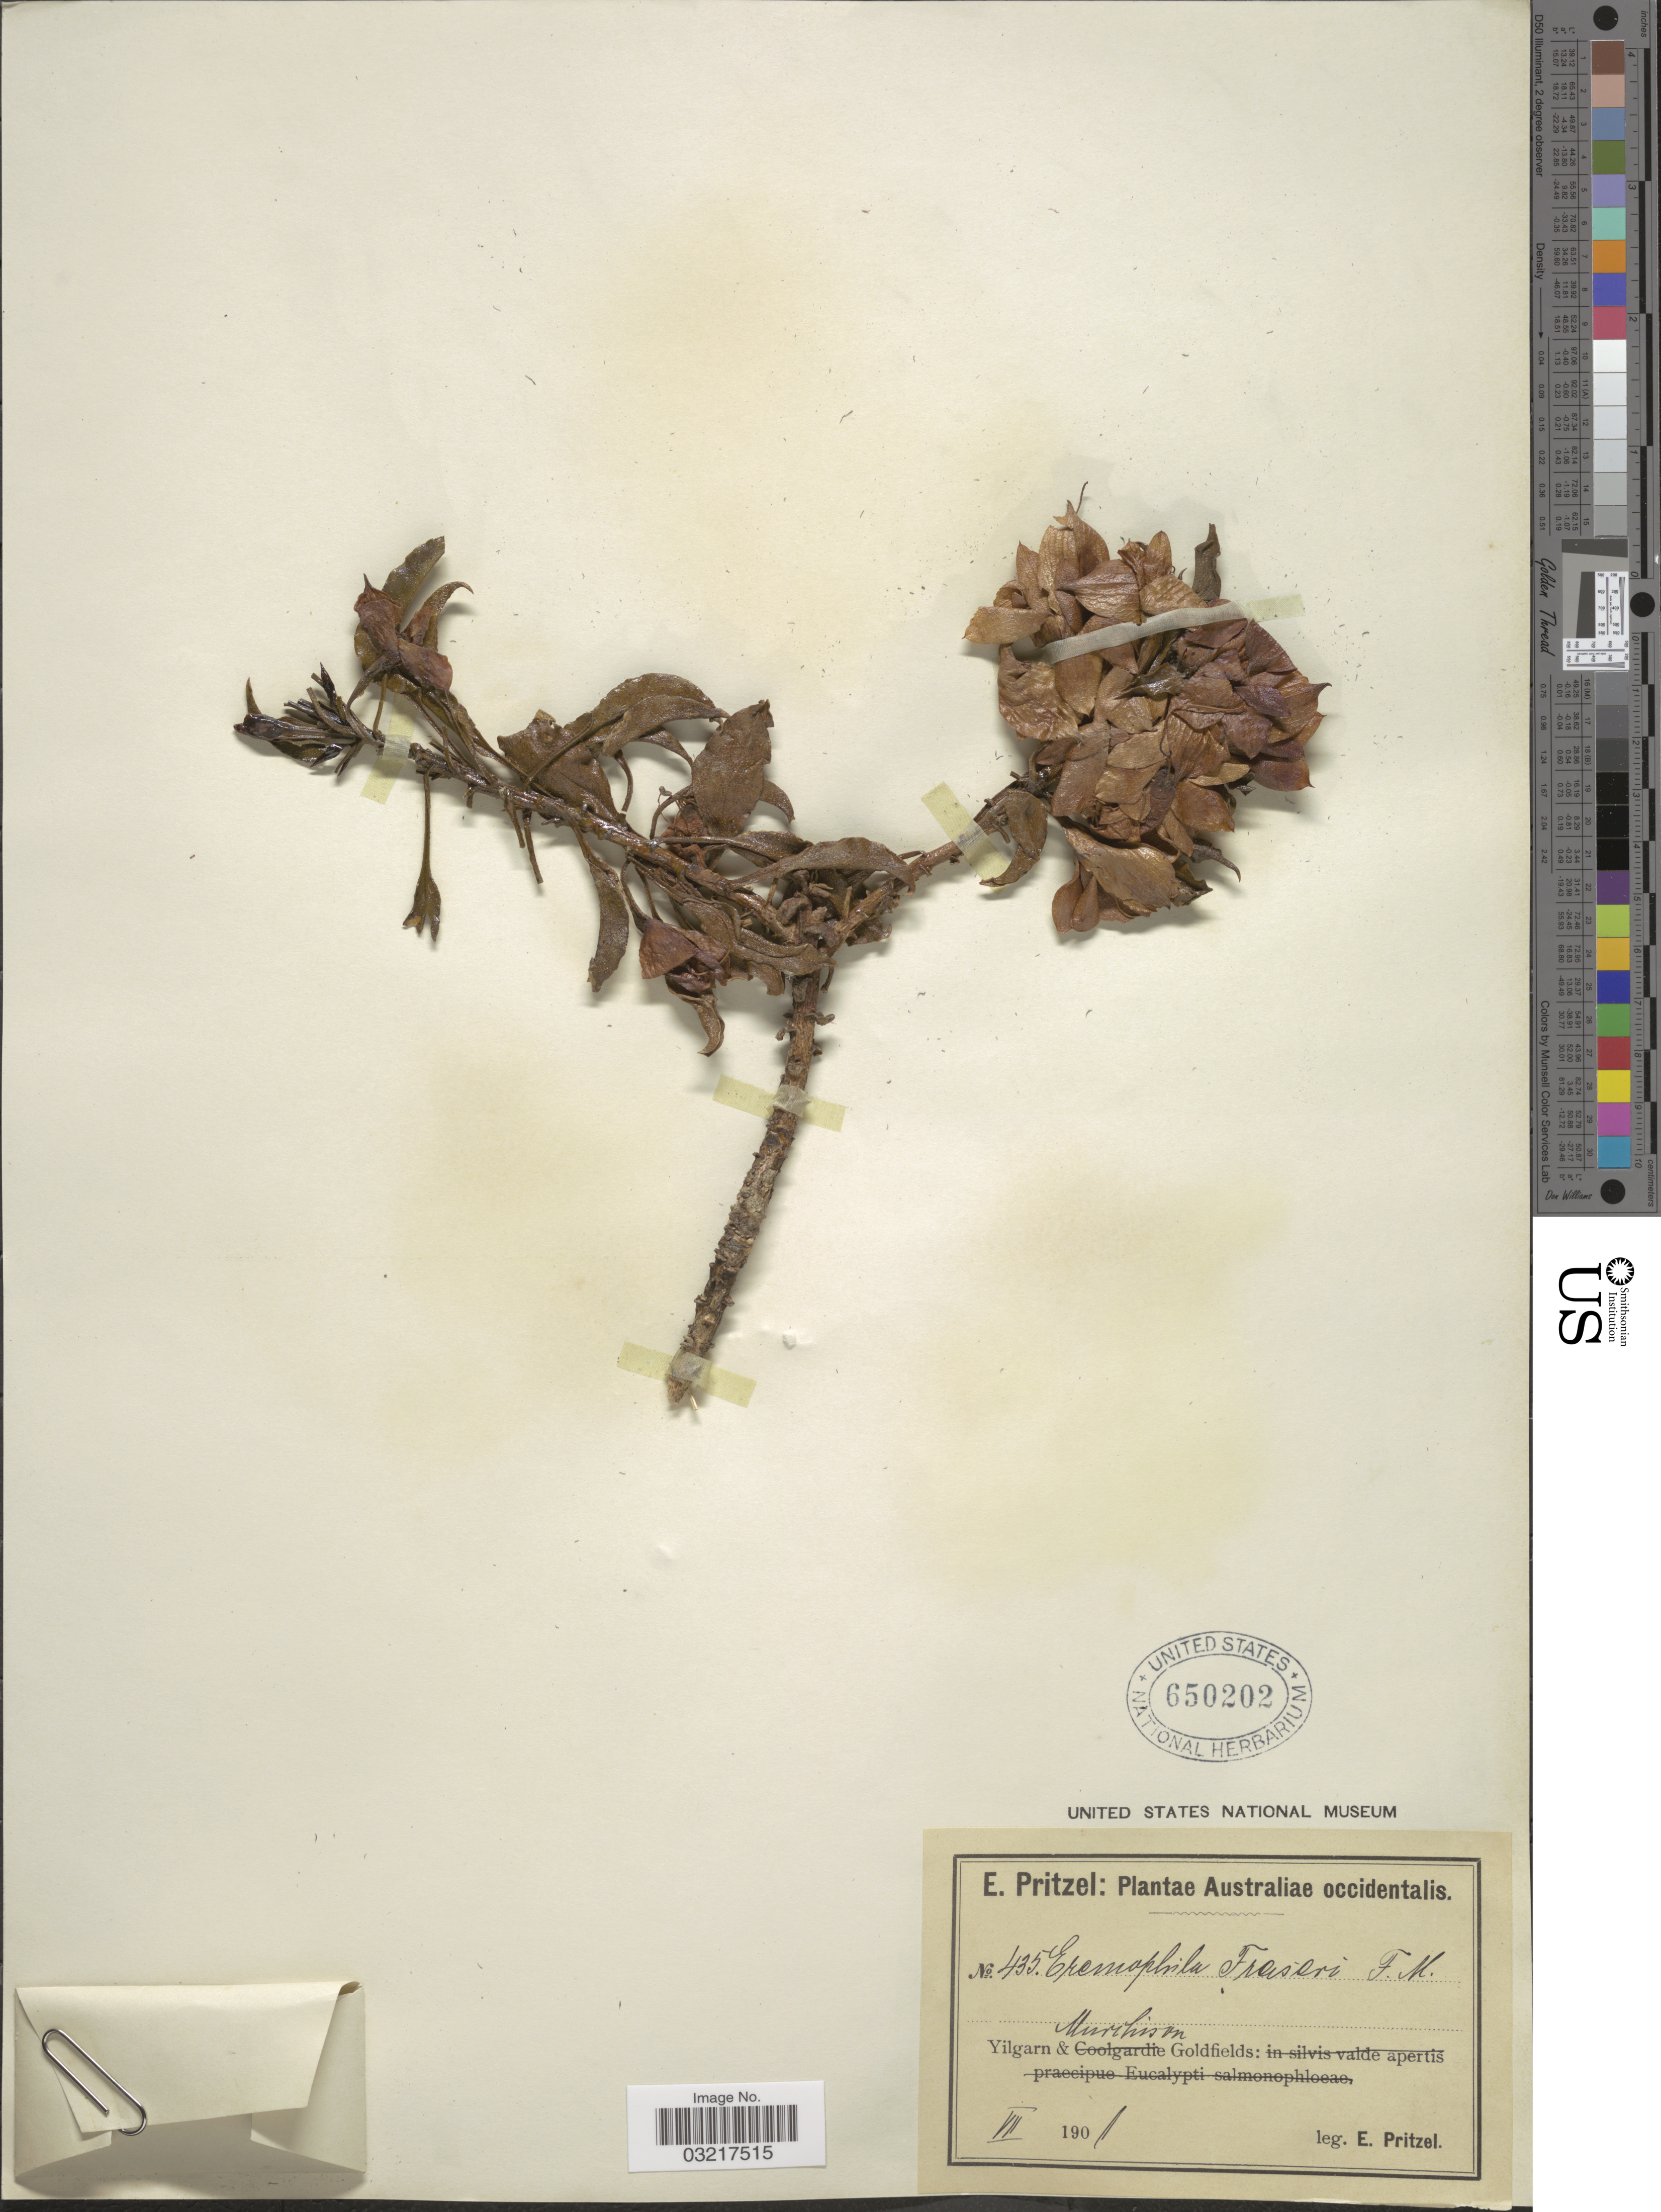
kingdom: Plantae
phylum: Tracheophyta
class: Magnoliopsida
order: Lamiales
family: Scrophulariaceae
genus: Eremophila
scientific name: Eremophila fraseri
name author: F. Muell.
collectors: E. G. Pritzel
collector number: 435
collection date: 1901-07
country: Australia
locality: Australiae occidentalis. Yilgarn & Murchison Goldfields.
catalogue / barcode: US 650202